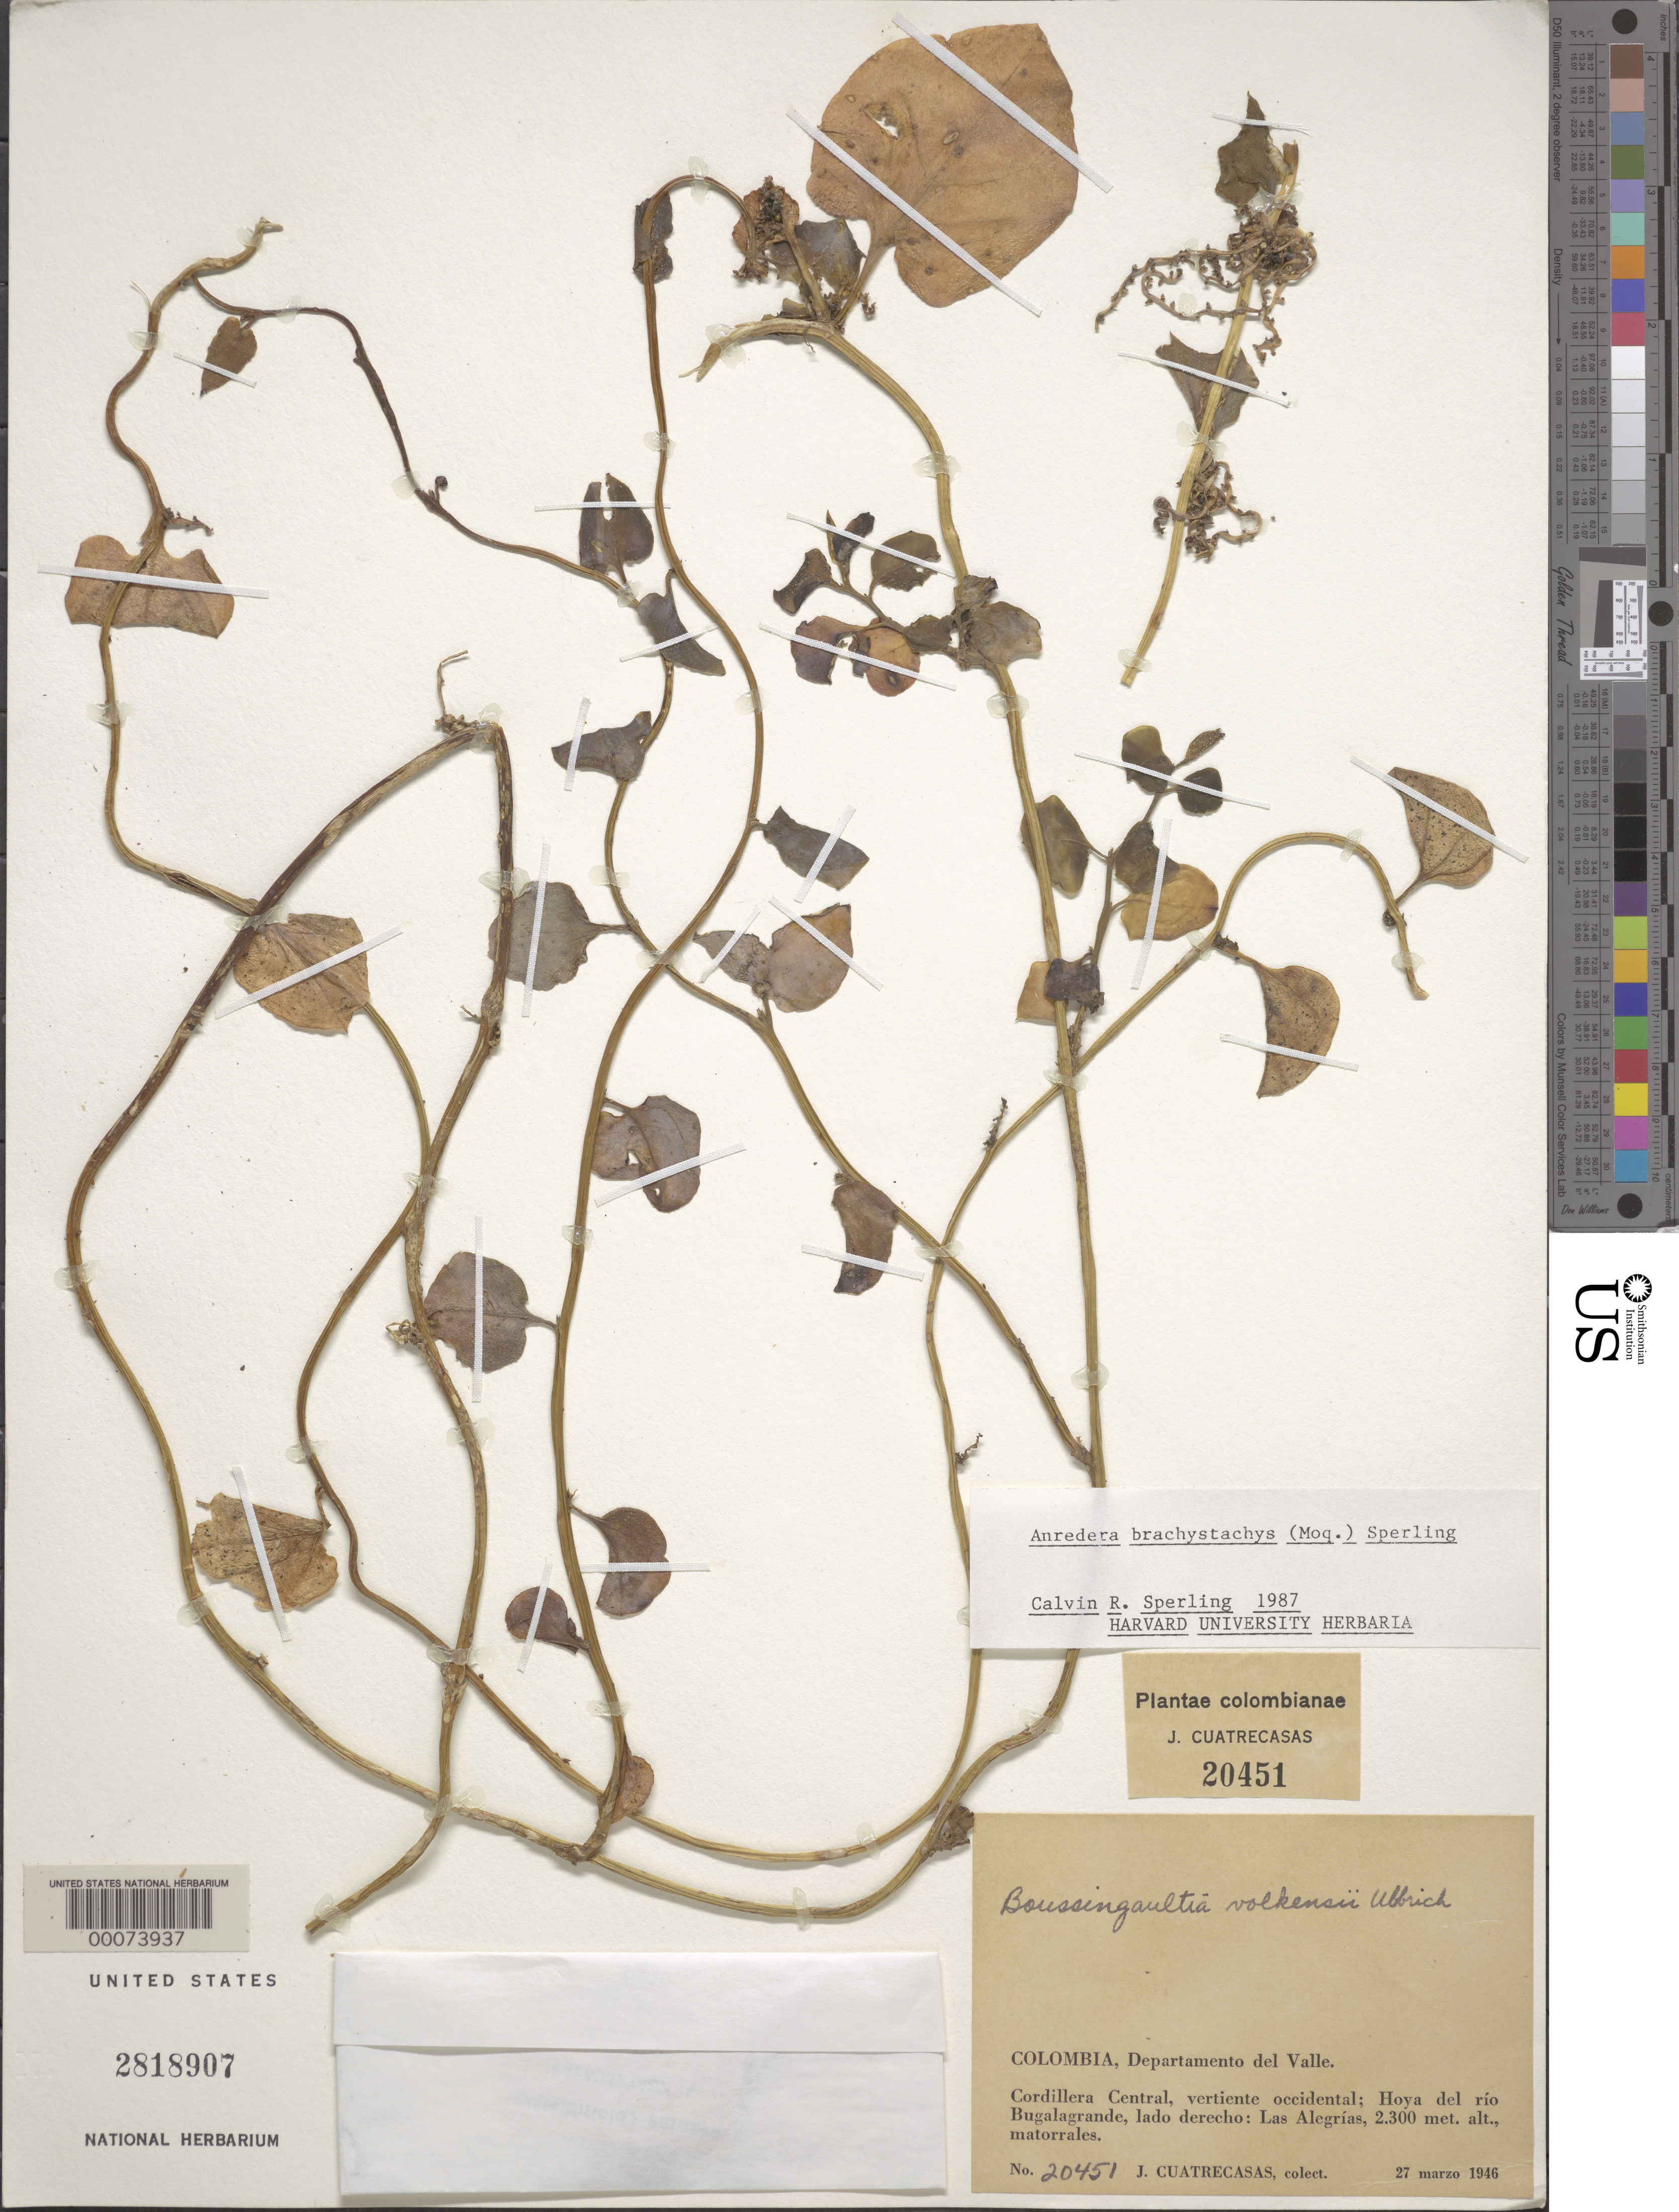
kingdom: Plantae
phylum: Tracheophyta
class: Magnoliopsida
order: Caryophyllales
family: Basellaceae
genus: Anredera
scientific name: Anredera brachystachys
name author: (Moq.) Sperling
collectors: J. Cuatrecasas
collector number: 20451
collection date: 1946-03-27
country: Colombia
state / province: Valle del Cauca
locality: Departamento del Valle. Cordillera Central, vertiente occidental; Hoya del río Bugalagrande, lado derecho: Las Alegrías.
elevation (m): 2300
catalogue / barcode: US 2818907